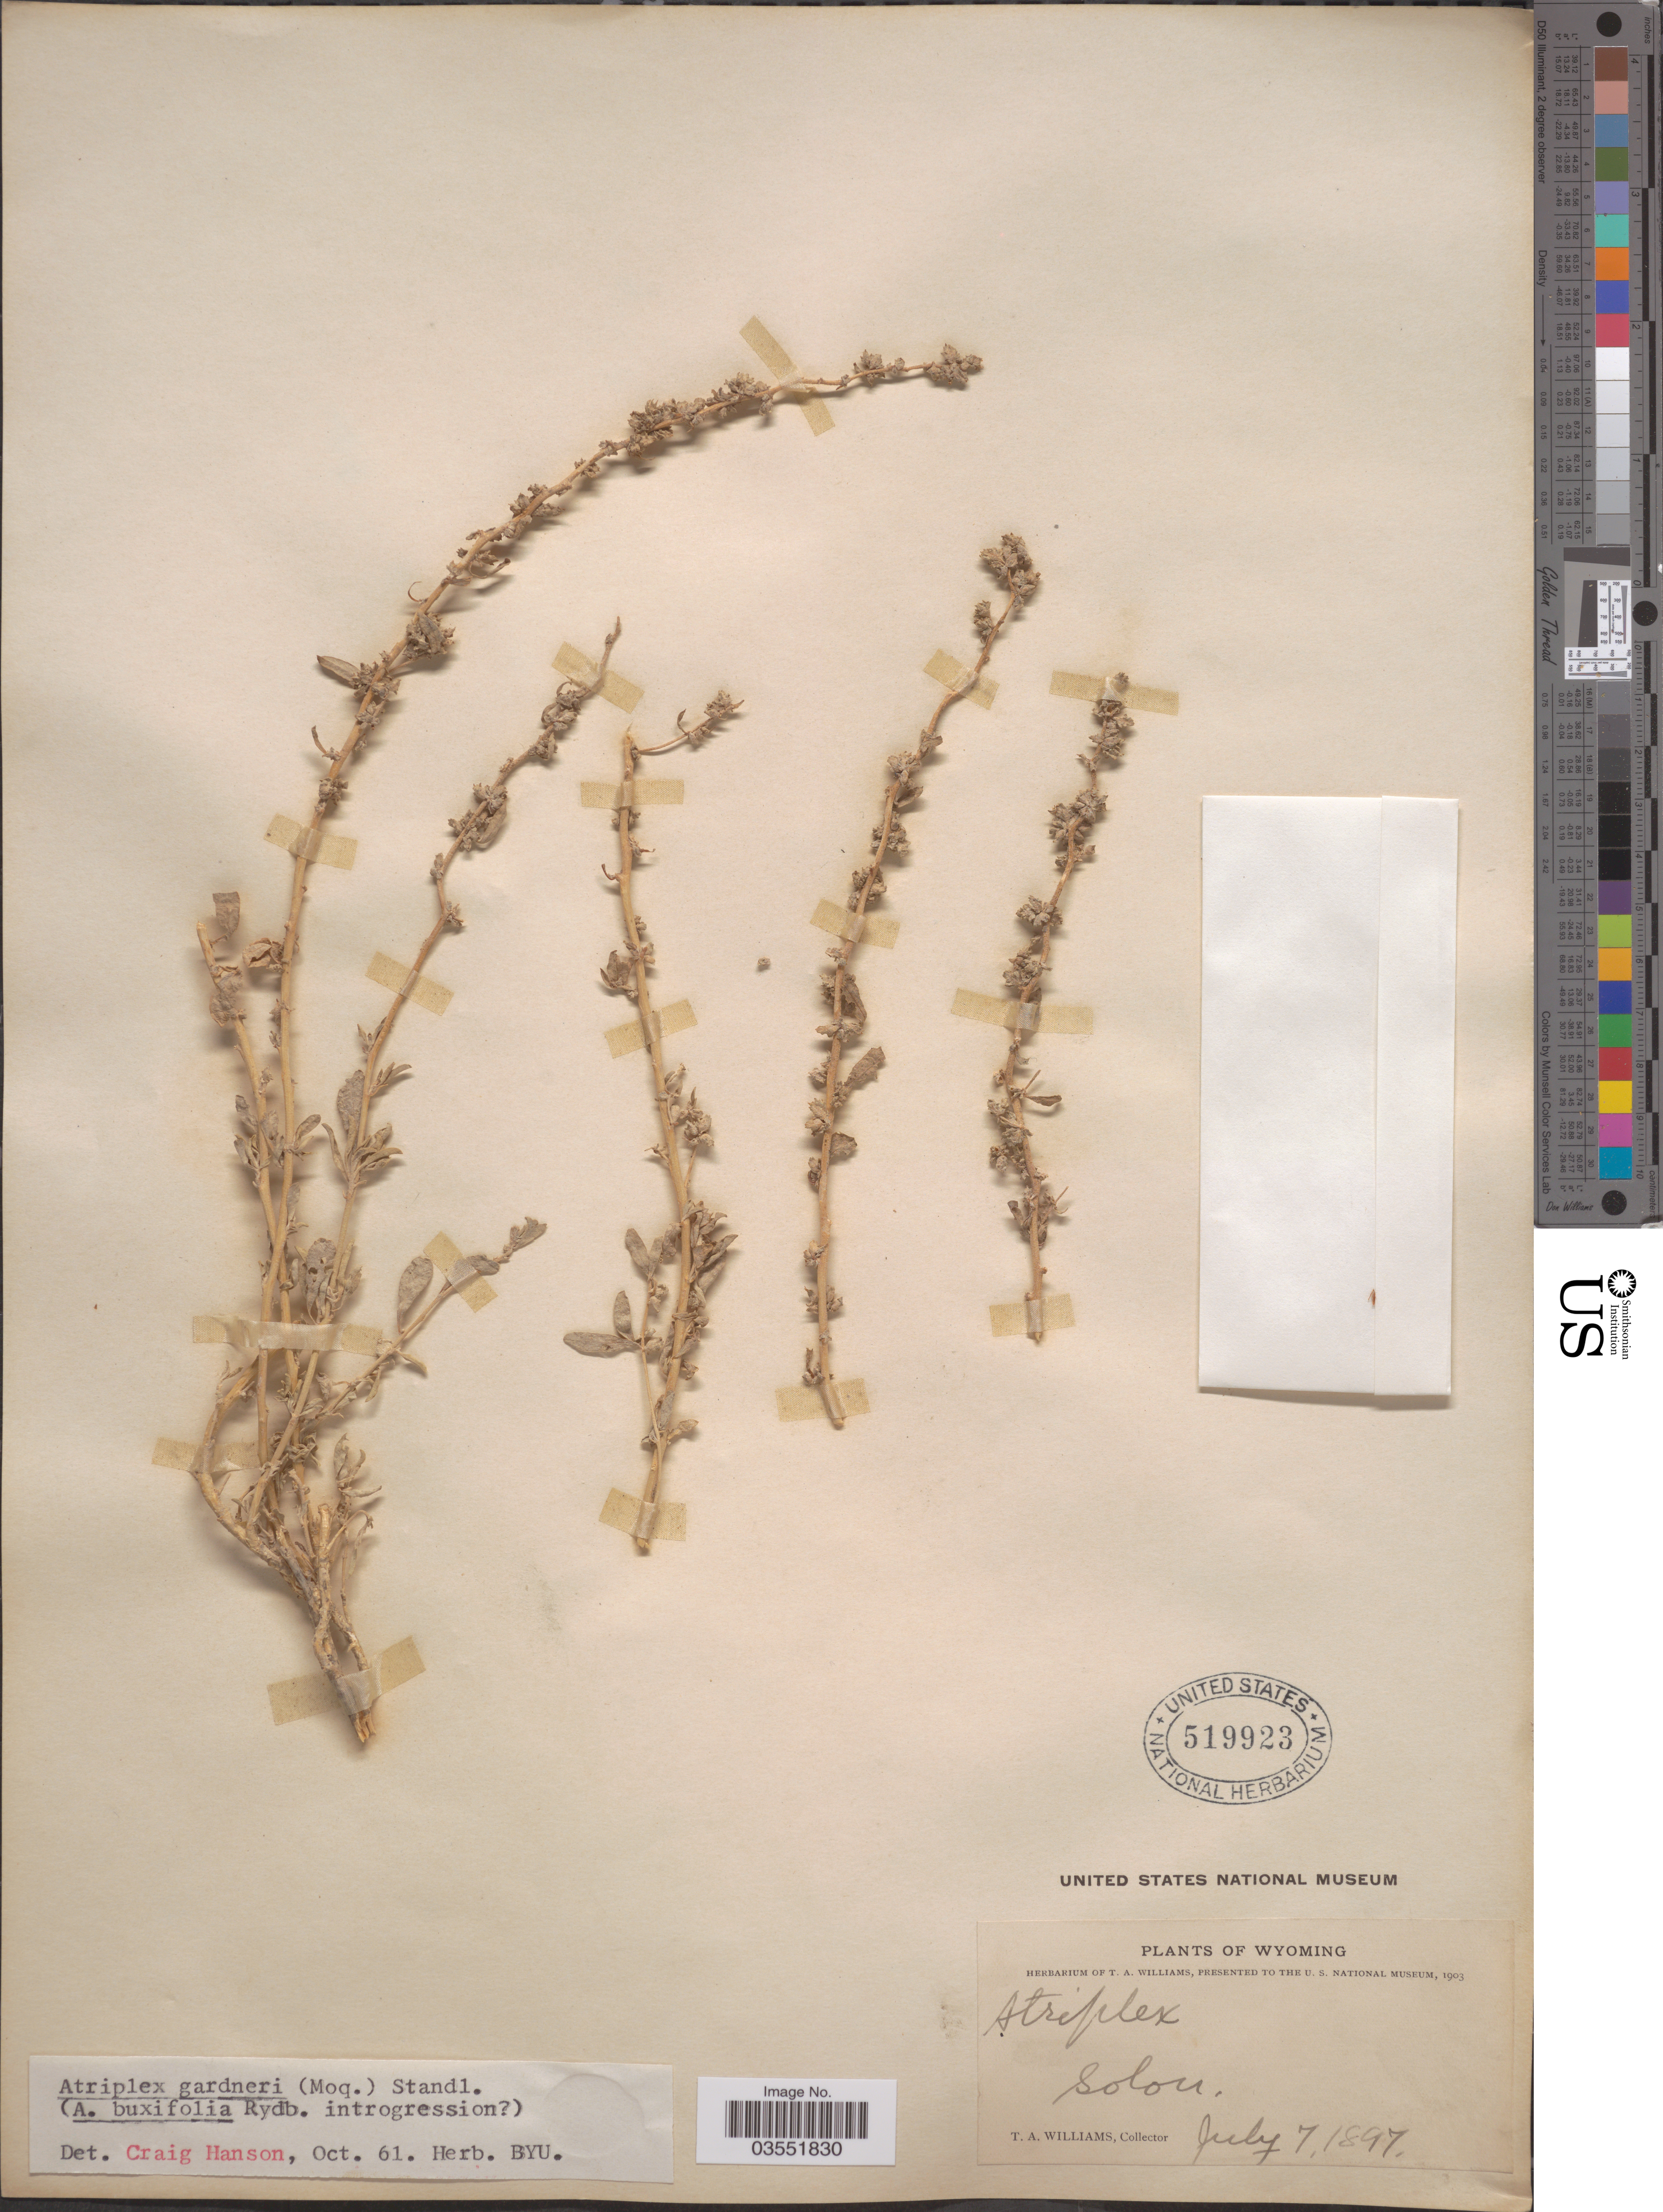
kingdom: Plantae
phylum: Tracheophyta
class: Magnoliopsida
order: Caryophyllales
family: Amaranthaceae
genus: Atriplex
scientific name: Atriplex gardneri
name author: (Moq.) D. Dietr.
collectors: T. Williams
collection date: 1897-07-07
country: United States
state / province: Wyoming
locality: Solon.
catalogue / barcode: US 519923